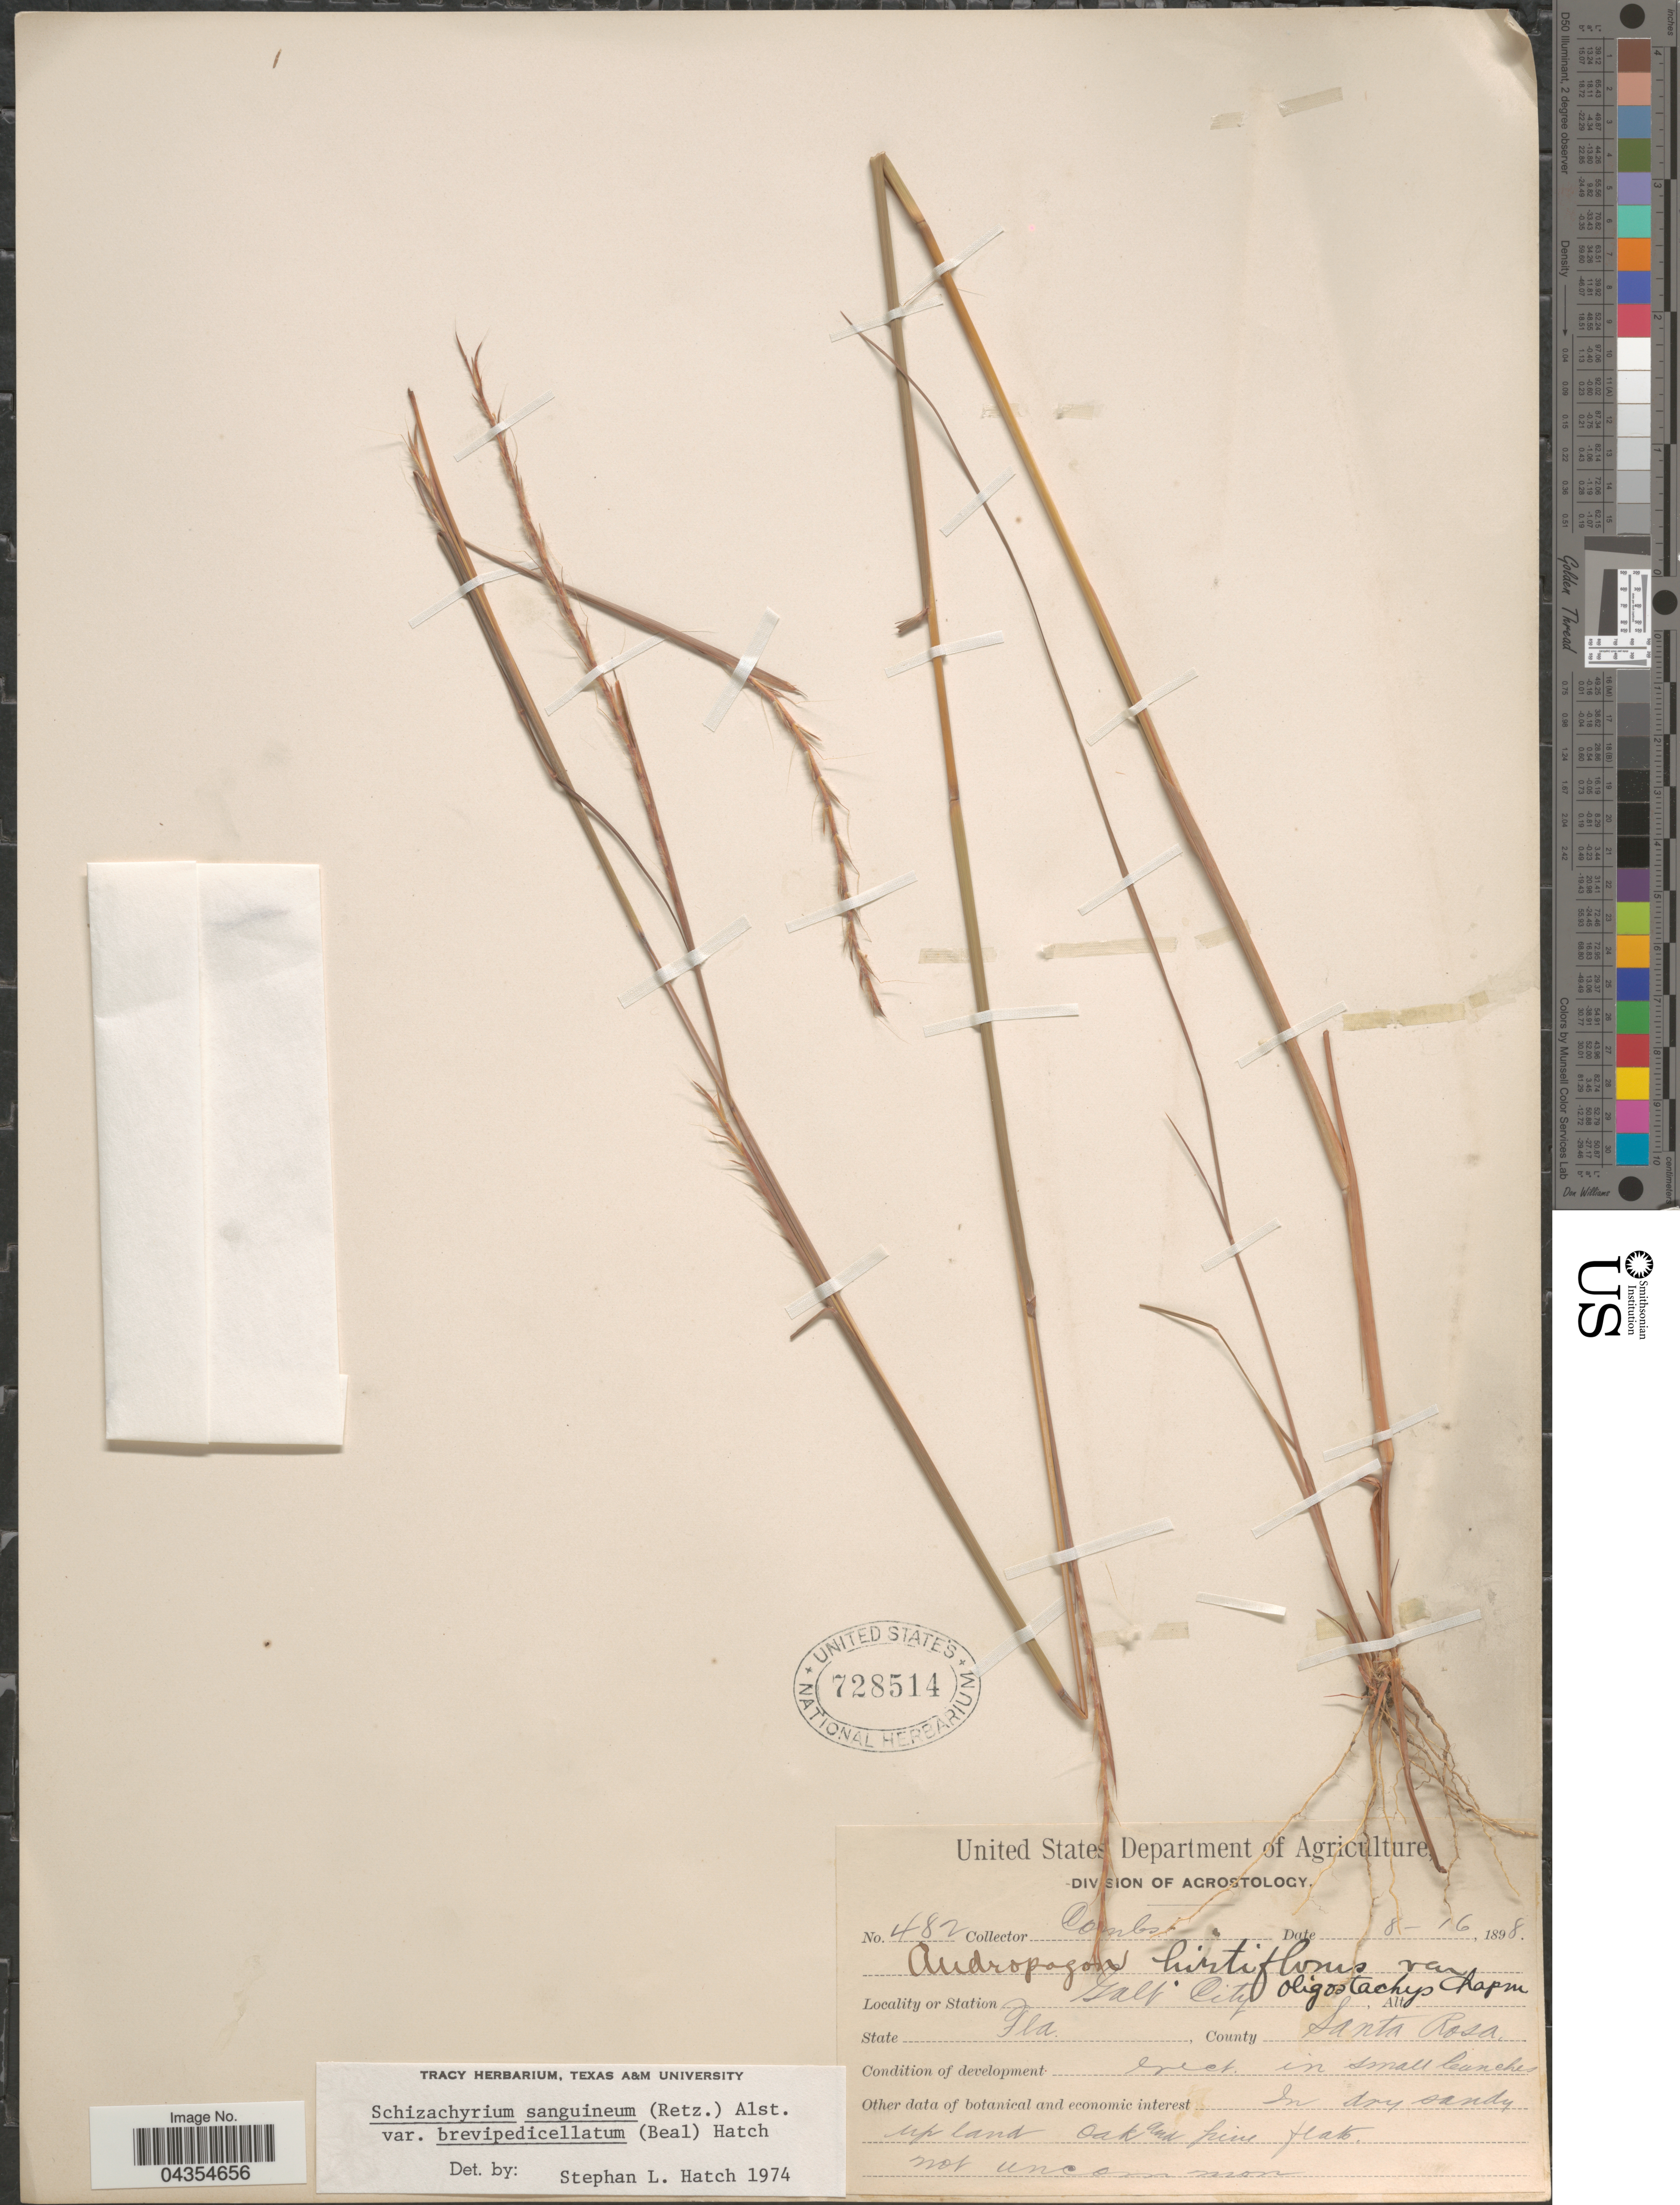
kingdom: Plantae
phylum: Tracheophyta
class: Liliopsida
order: Poales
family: Poaceae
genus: Schizachyrium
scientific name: Schizachyrium sanguineum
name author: (Retz.) Alston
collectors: -. Combs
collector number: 482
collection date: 1898-08-16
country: United States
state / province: Florida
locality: Salt City. County Santa Rosa.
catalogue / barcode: US 728514